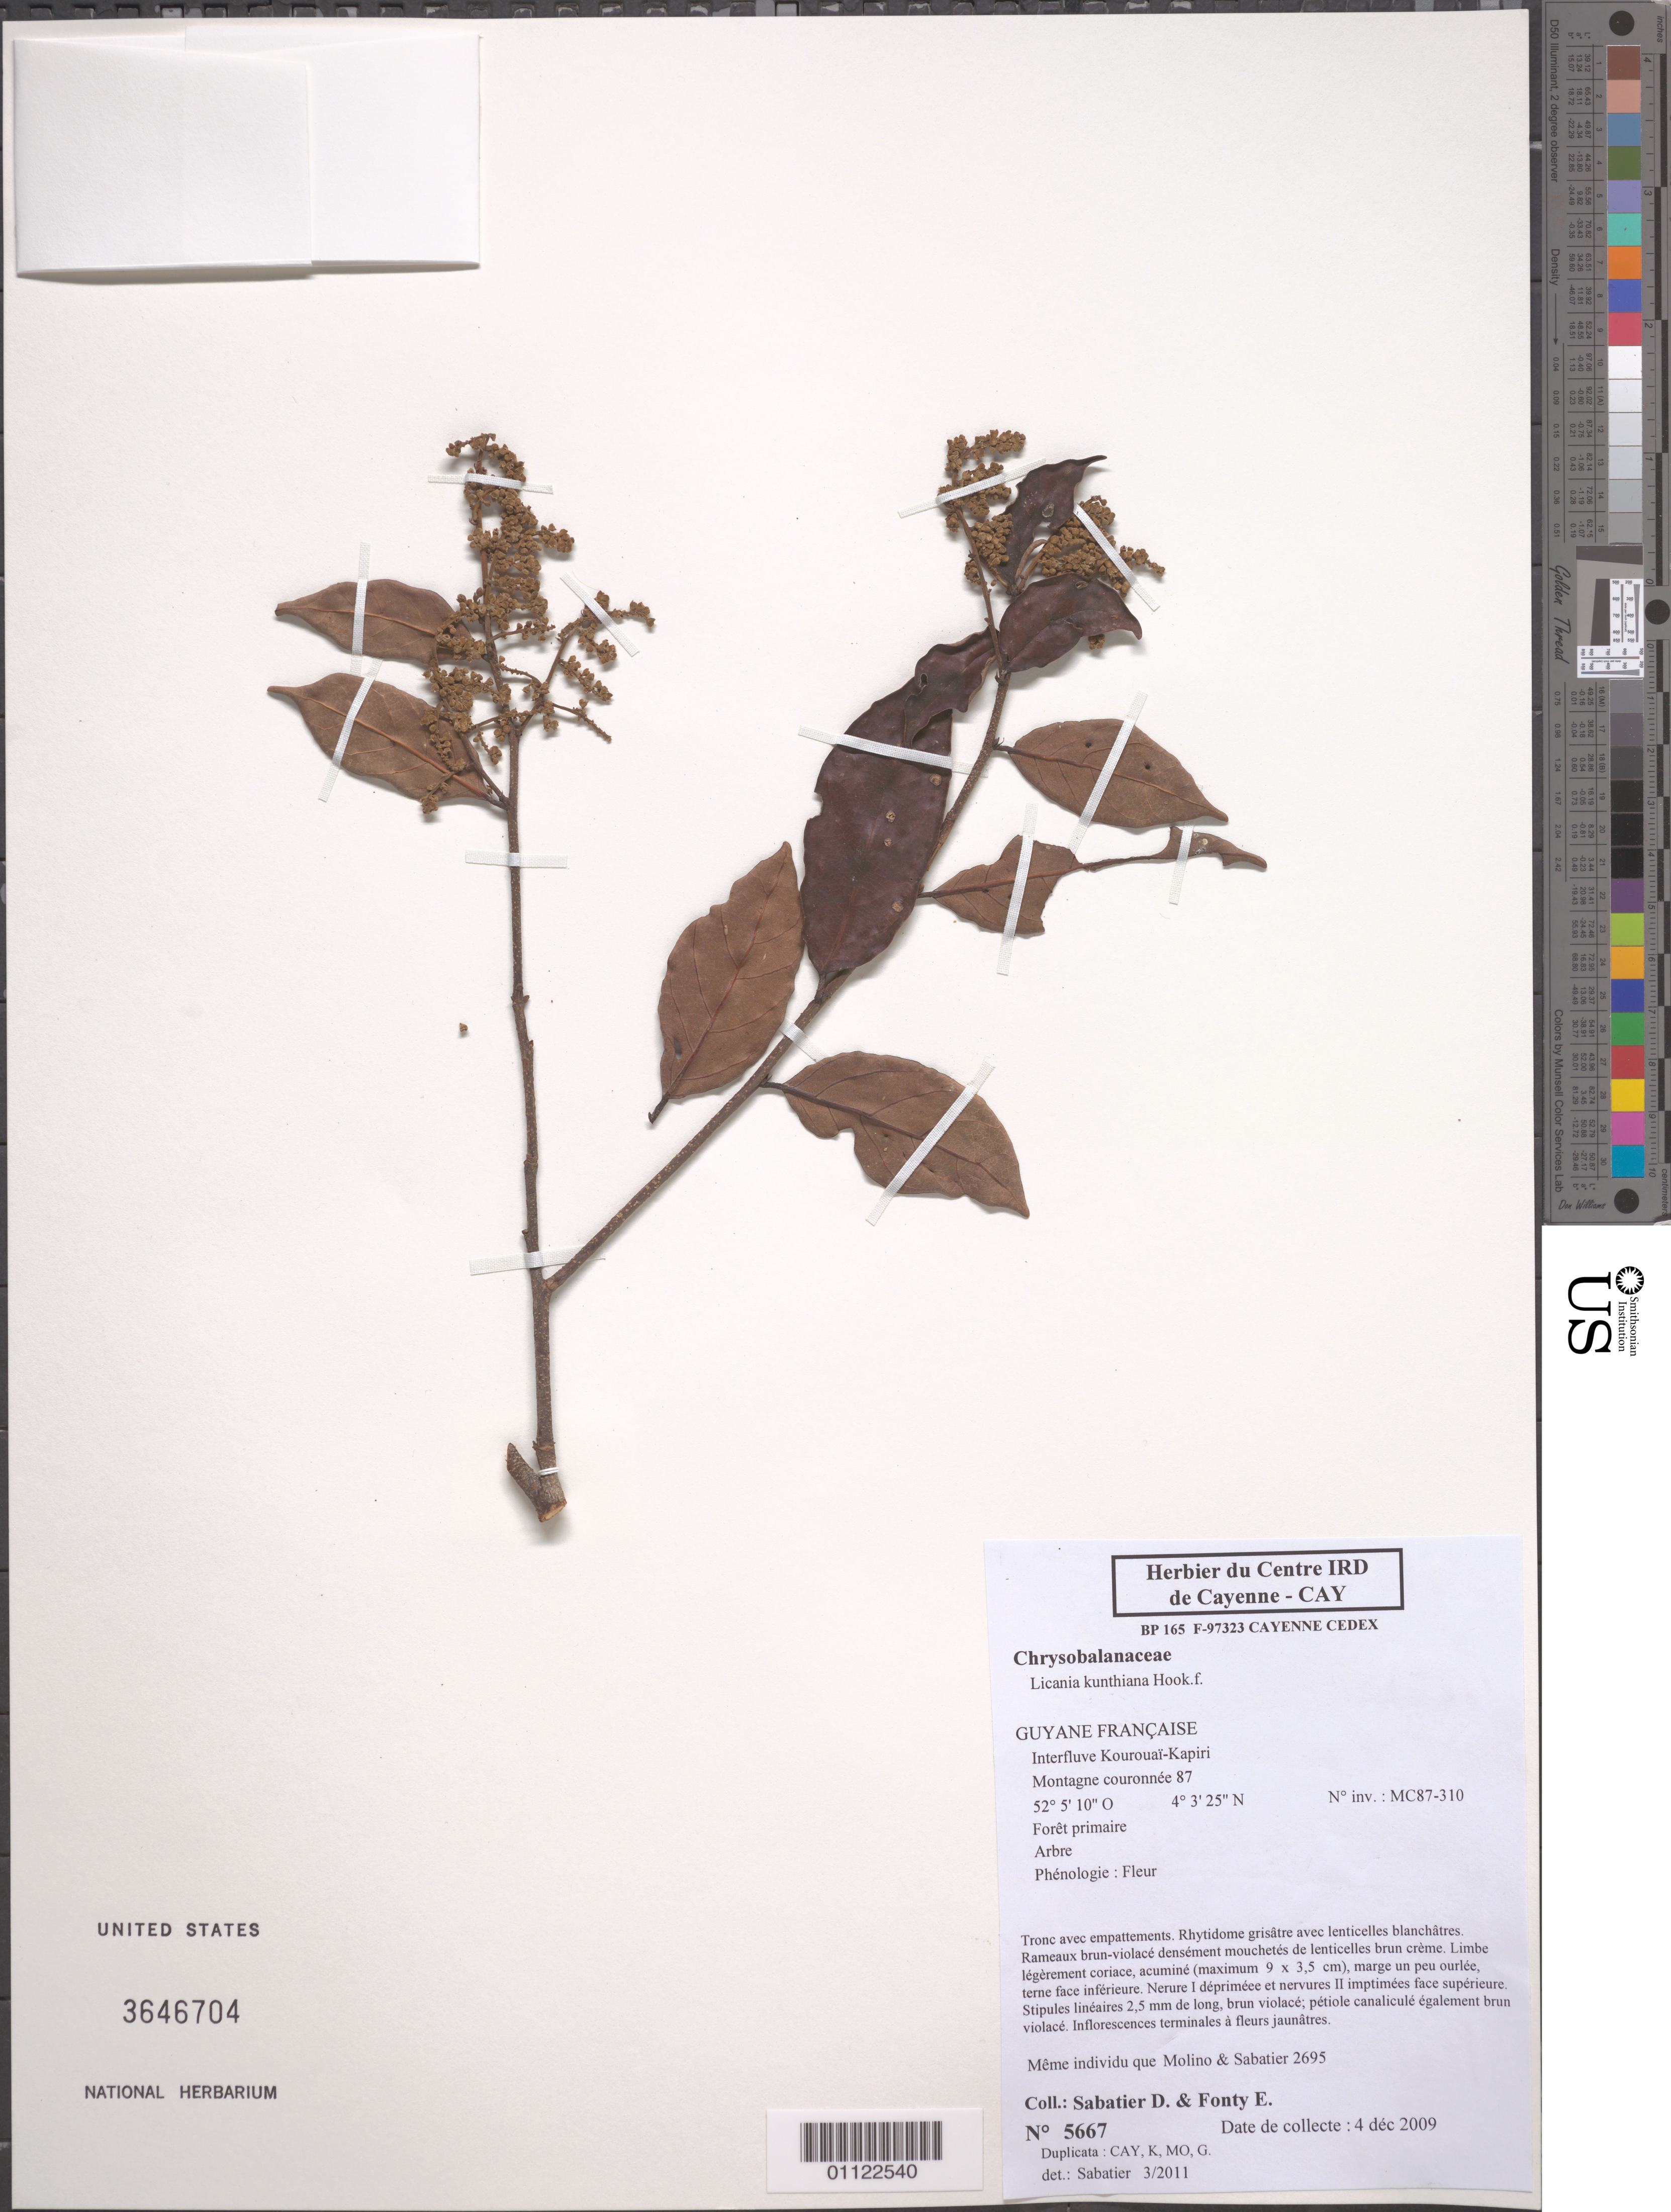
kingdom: Plantae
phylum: Tracheophyta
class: Magnoliopsida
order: Malpighiales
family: Chrysobalanaceae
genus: Licania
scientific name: Licania kunthiana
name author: Hook. f. in Mart.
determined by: Sabatier, D.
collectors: D. Sabatier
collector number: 5667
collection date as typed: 4-Dec-09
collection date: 2009-12-04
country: French Guiana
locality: Interfluve Kourouaï-Kapiri, Montane couronnée 87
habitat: Foret primaire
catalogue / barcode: US 3646704